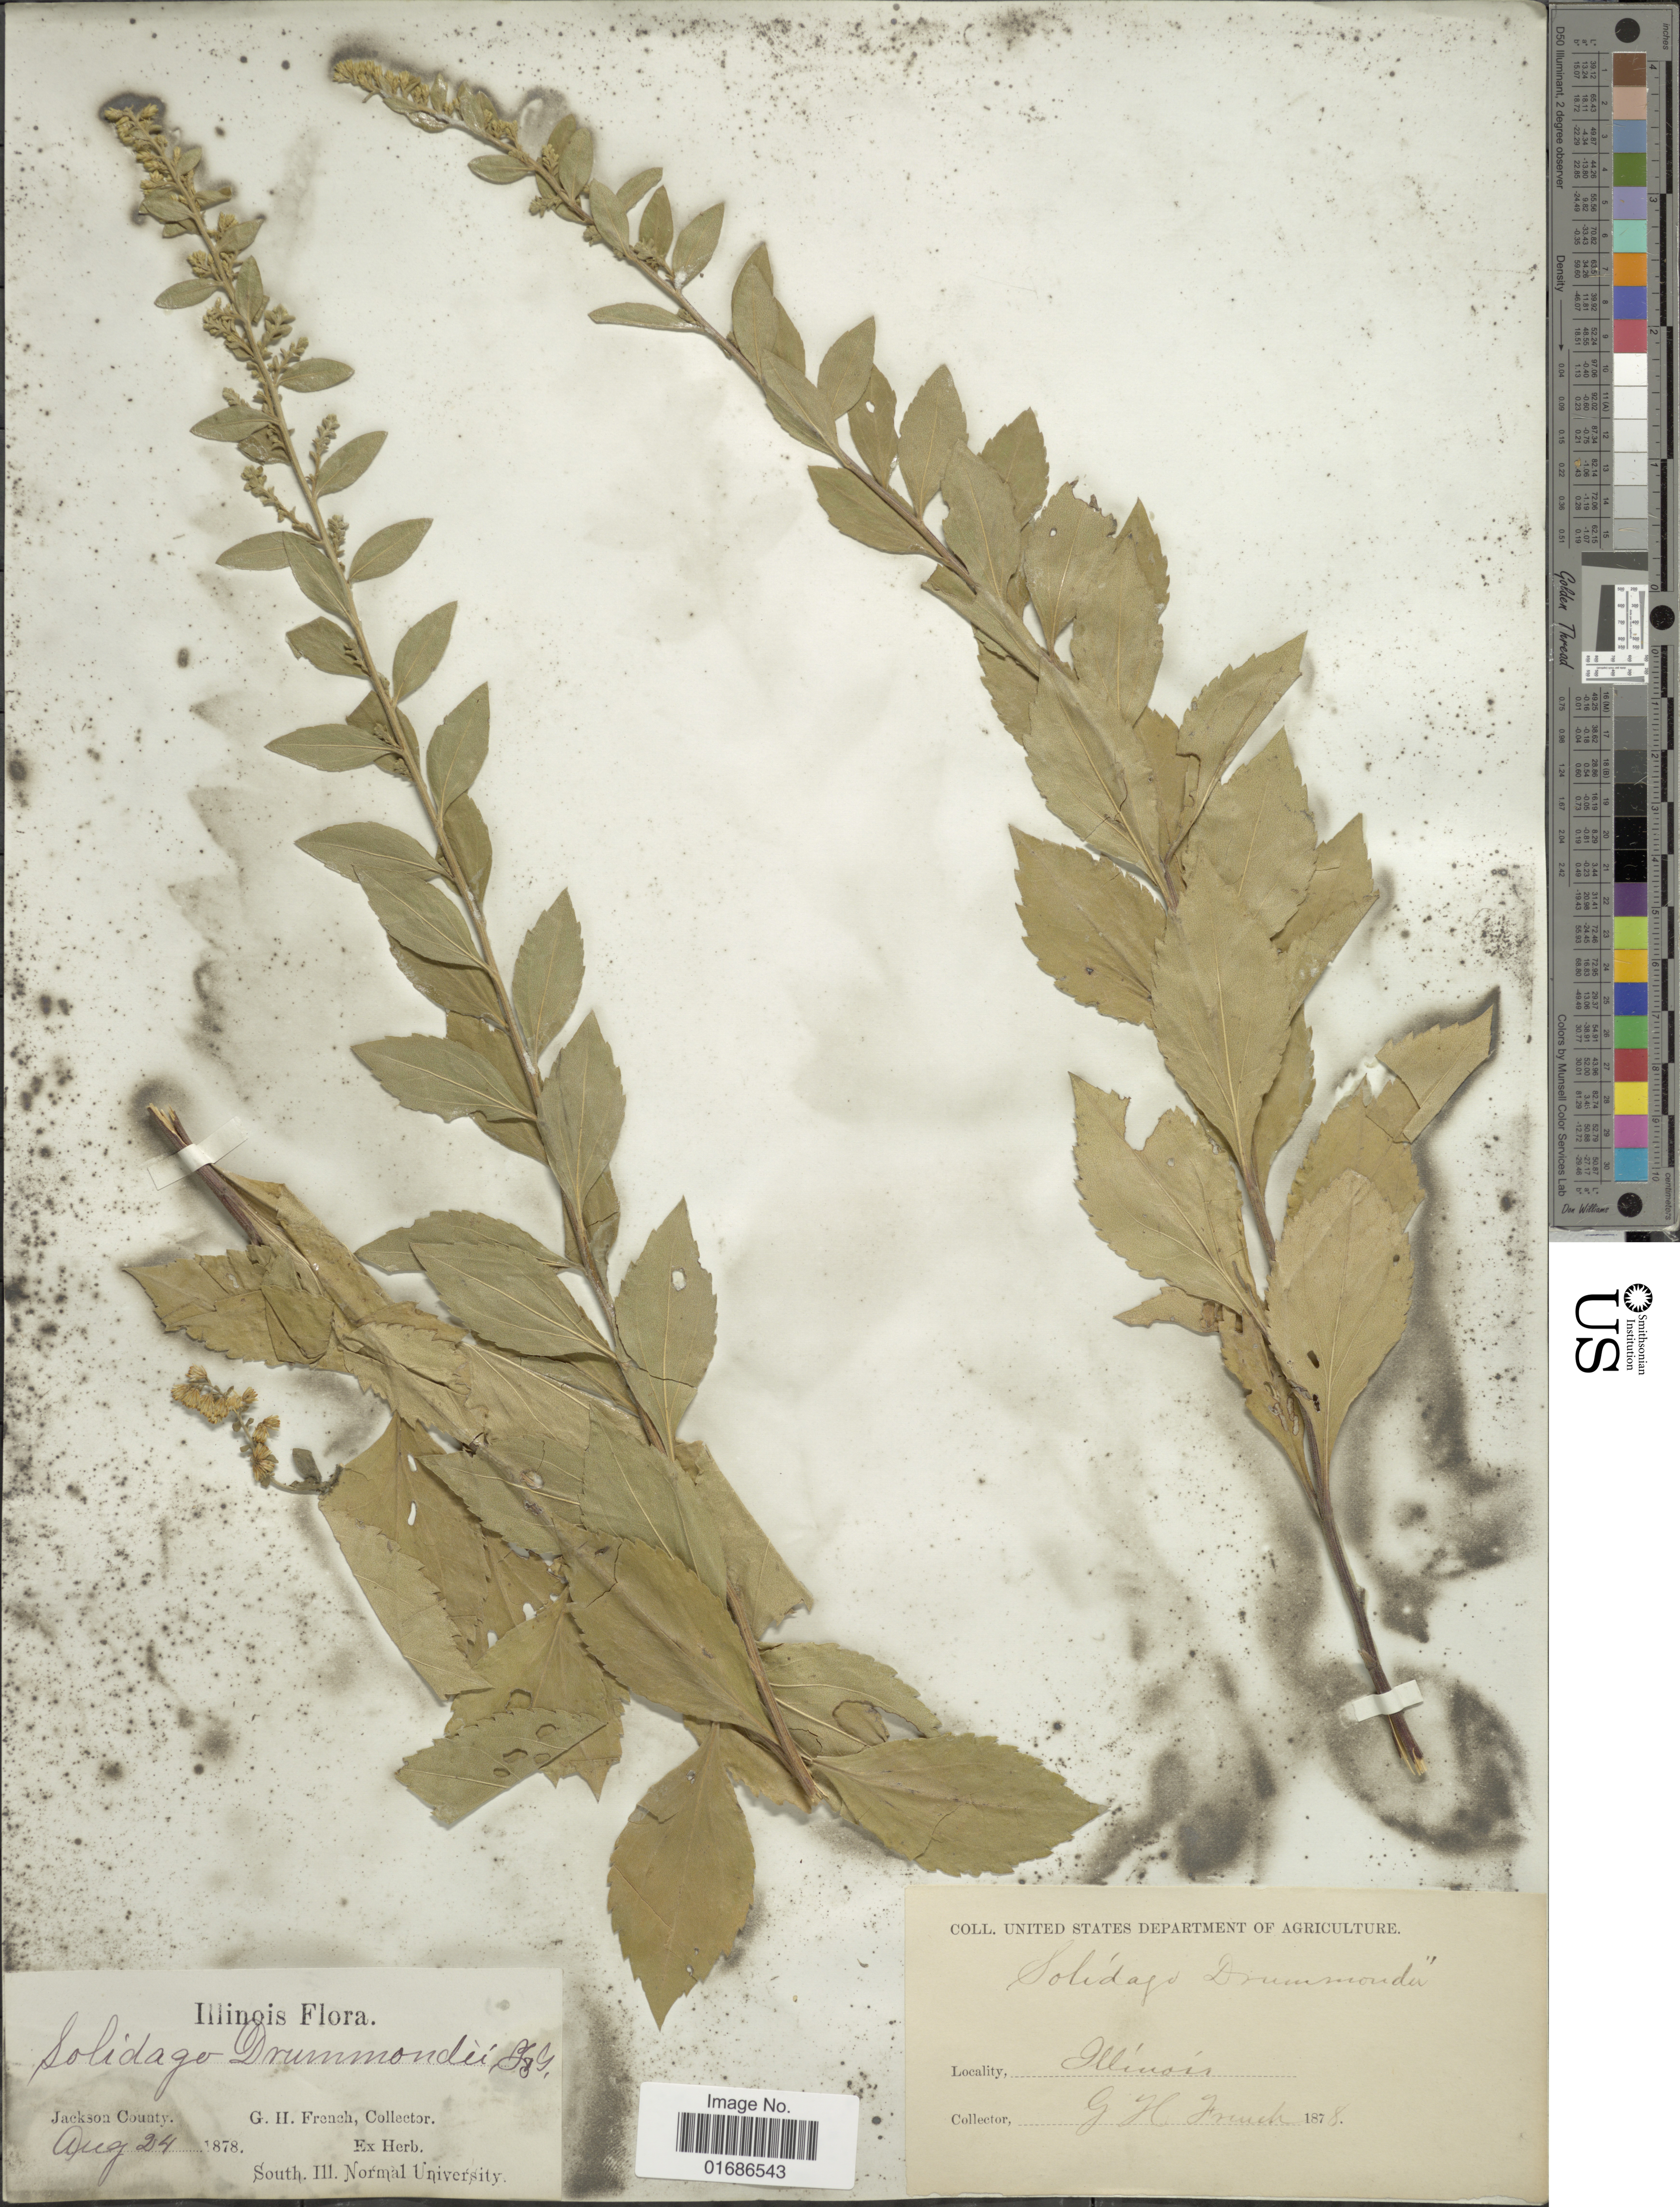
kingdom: Plantae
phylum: Tracheophyta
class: Magnoliopsida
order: Asterales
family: Asteraceae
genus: Solidago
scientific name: Solidago drummondii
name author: Torr. & A. Gray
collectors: G. H. French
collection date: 1878-08-24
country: United States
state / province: Illinois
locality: Jackson County